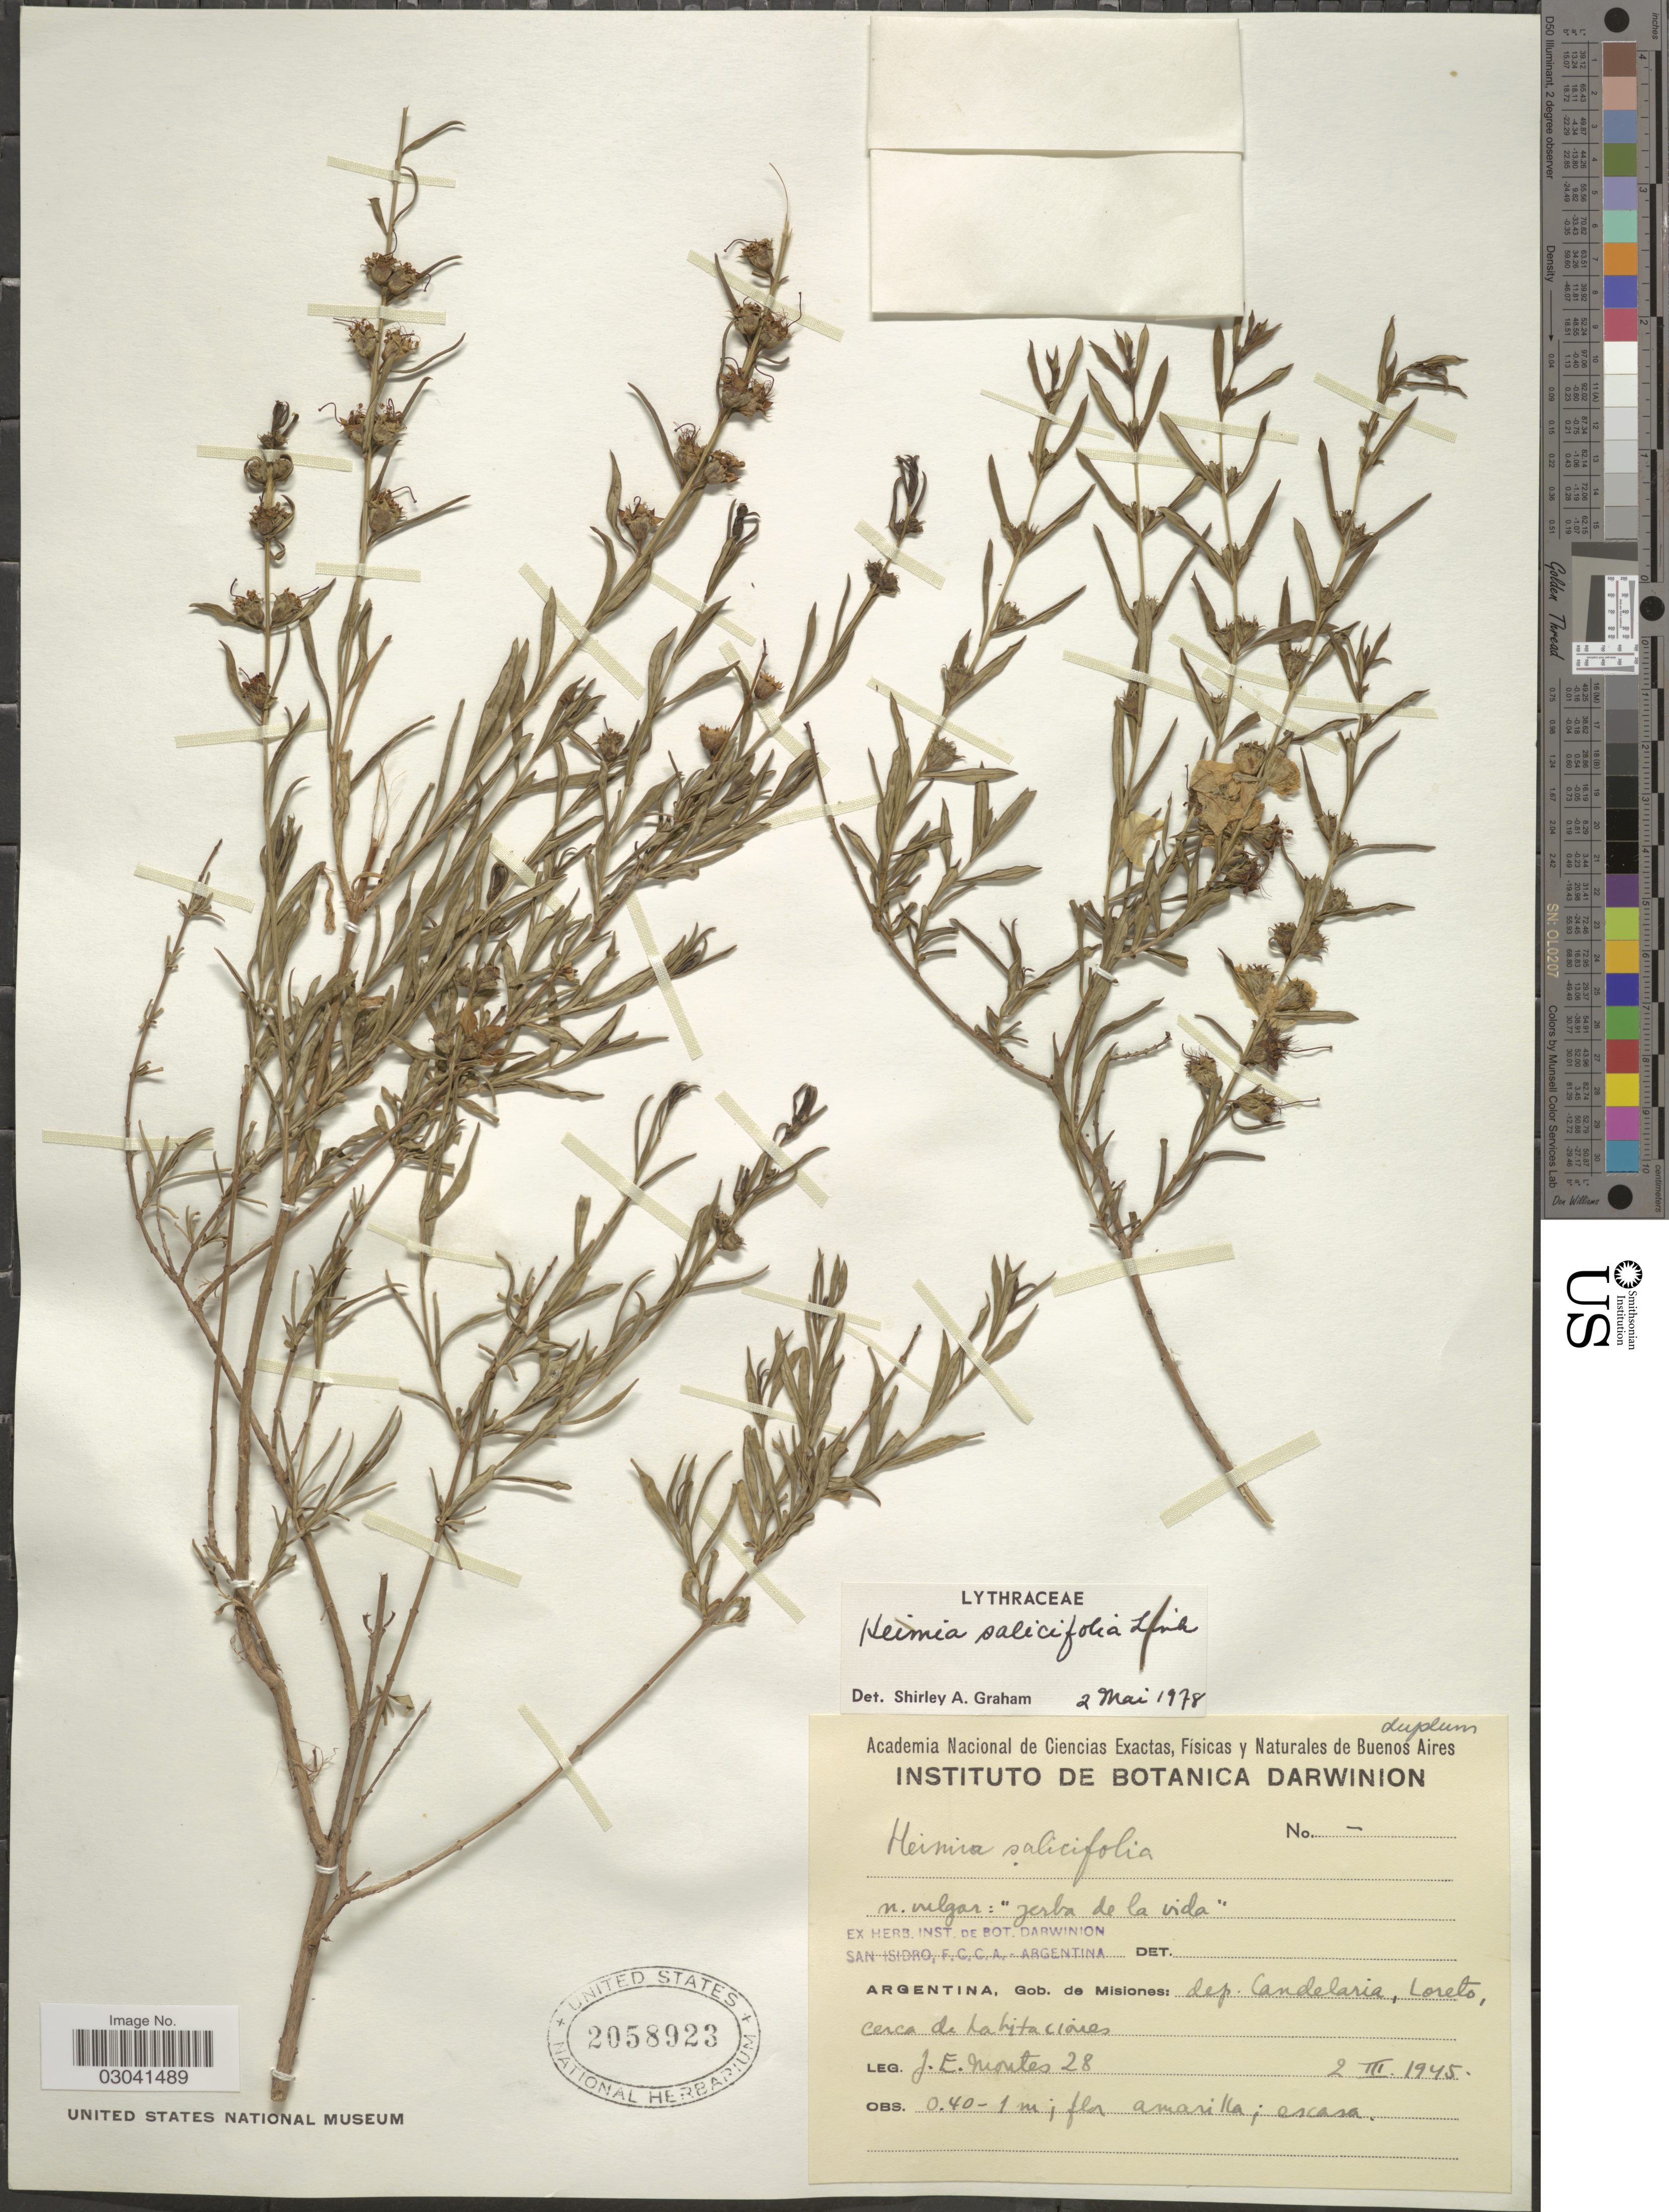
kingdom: Plantae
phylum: Tracheophyta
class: Magnoliopsida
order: Myrtales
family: Lythraceae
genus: Heimia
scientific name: Heimia salicifolia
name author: Link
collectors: J. E. Montes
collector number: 28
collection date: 1945-03-02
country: Argentina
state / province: Misiones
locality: Gob. de Misiones: dep. Candelaria, Loreto, cerca de habitaciones.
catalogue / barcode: US 2058923